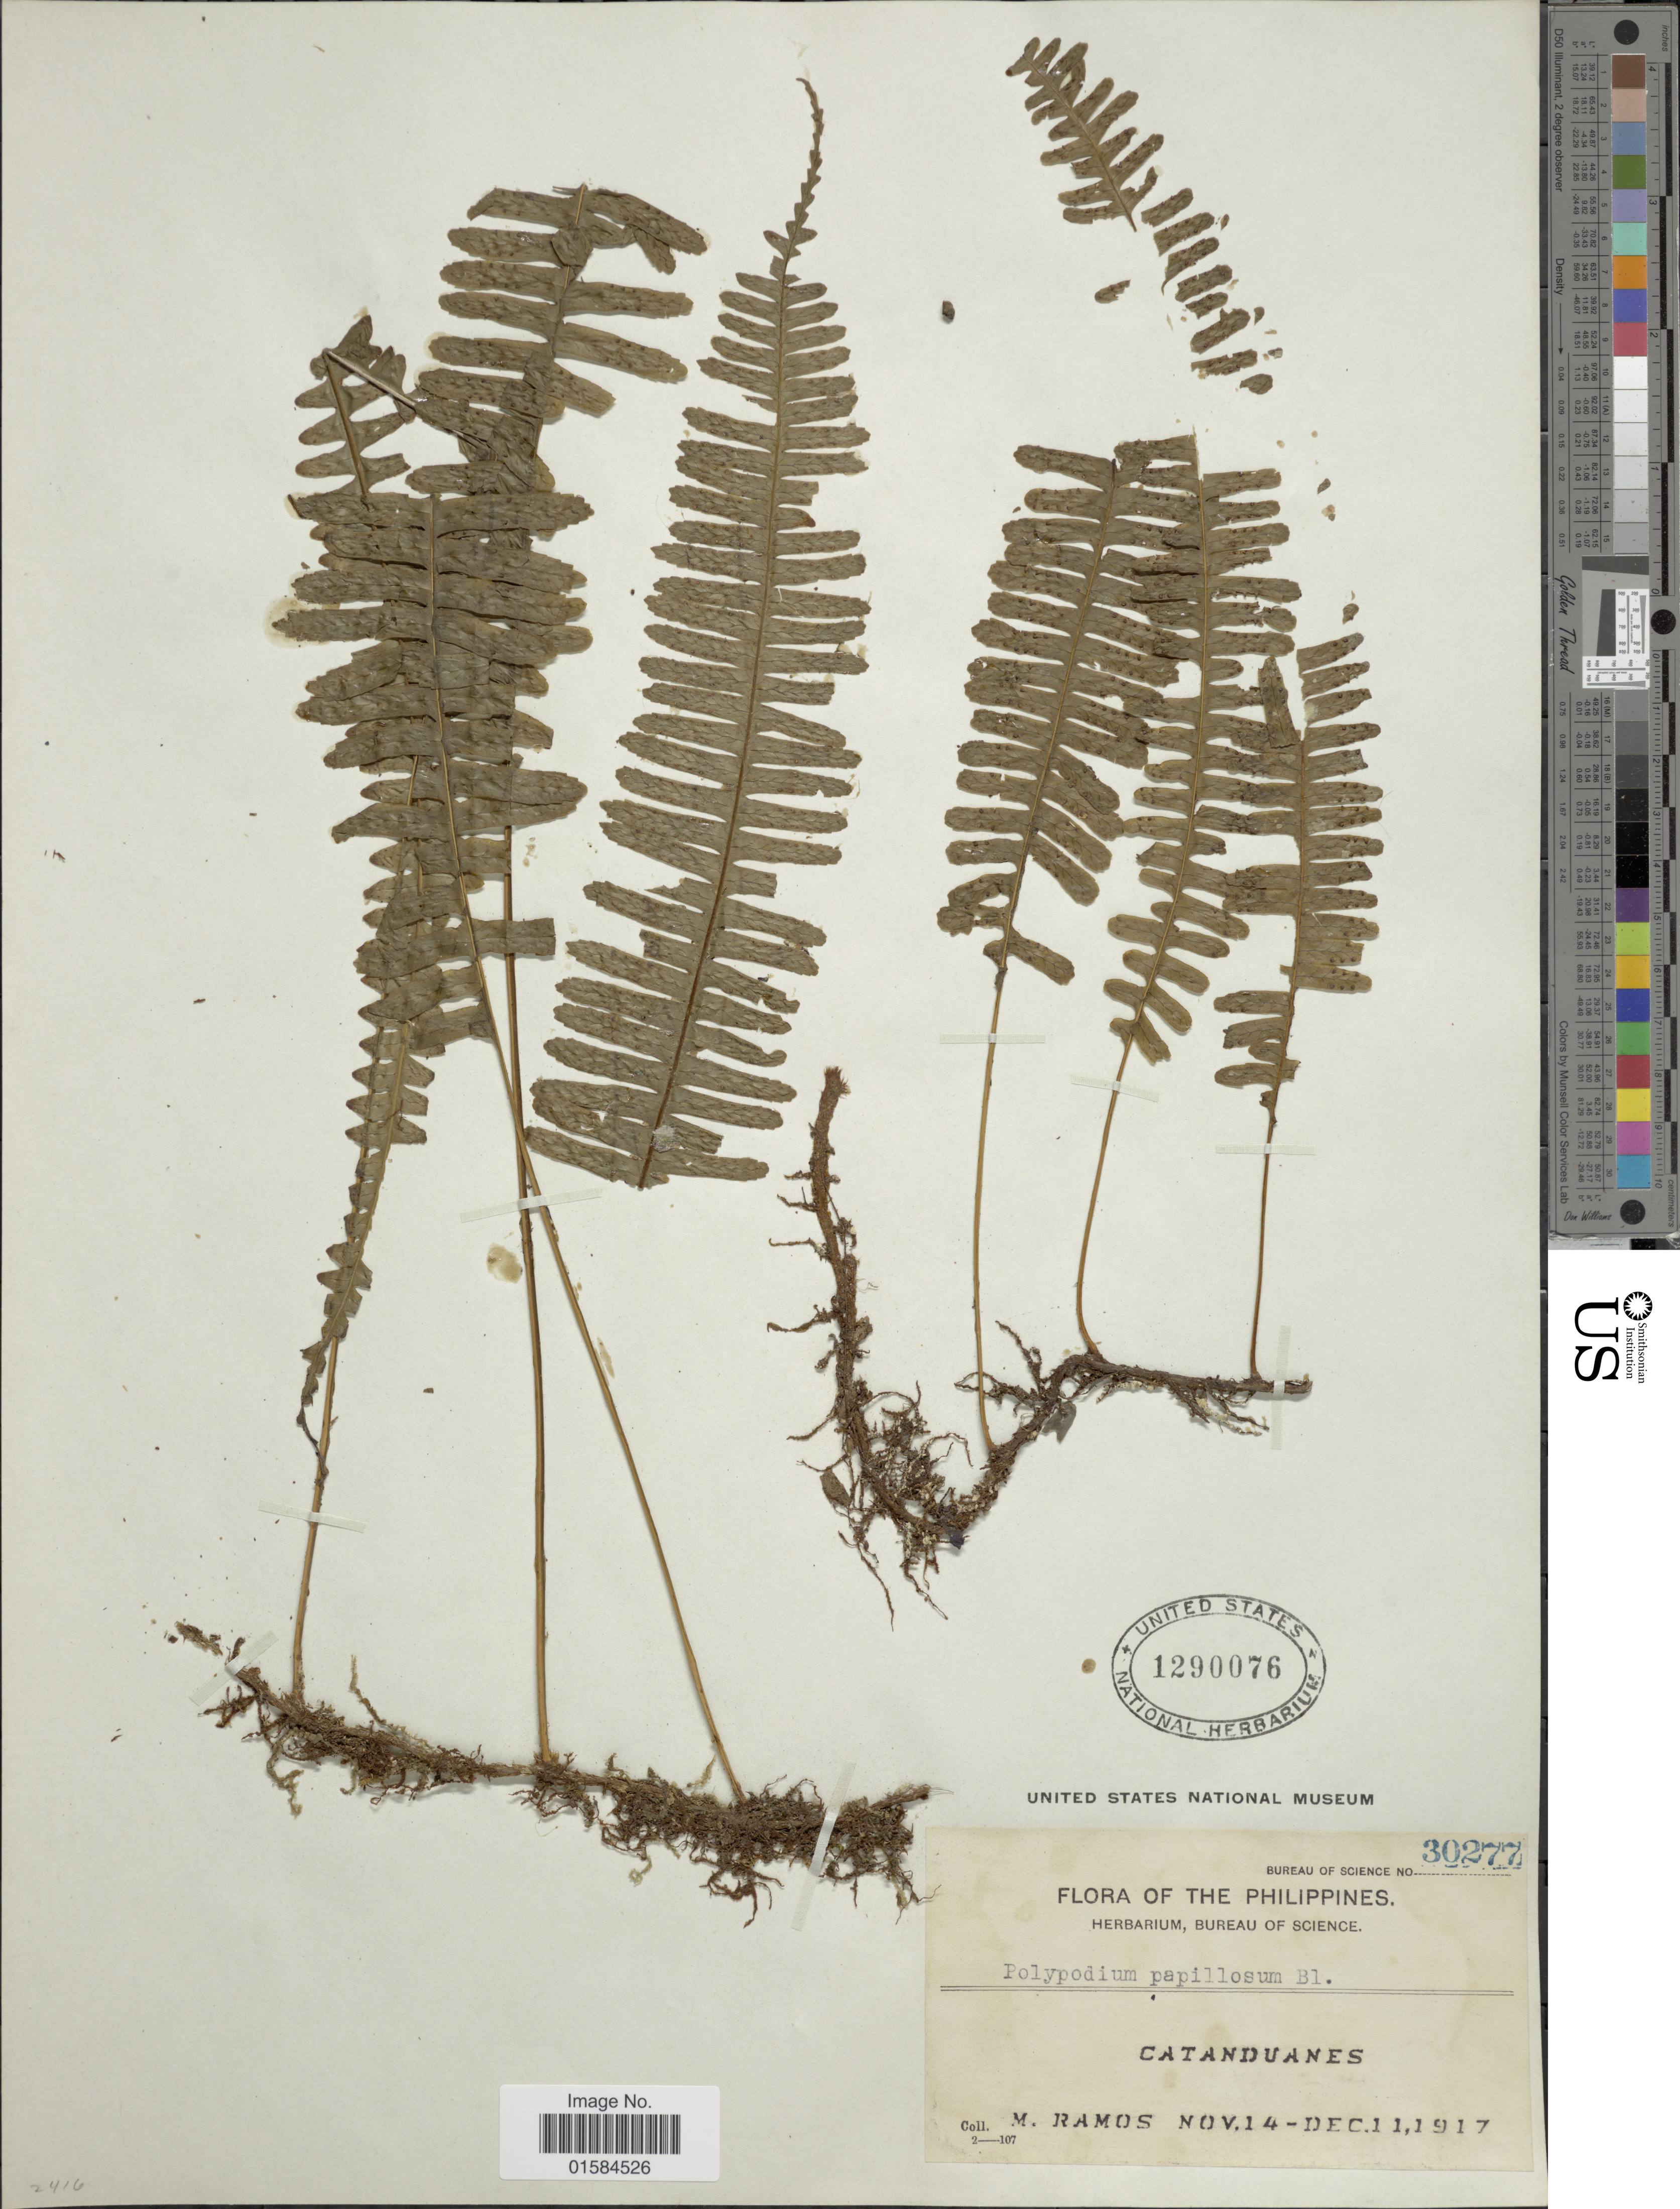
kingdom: Plantae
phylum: Tracheophyta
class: Polypodiopsida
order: Polypodiales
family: Polypodiaceae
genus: Thylacopteris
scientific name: Thylacopteris papillosa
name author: (Blume) Kunze ex J. Sm.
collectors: M. Ramos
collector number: Bureau of Science 30277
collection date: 1917-11-24/1917-12-11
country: Philippines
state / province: Bicol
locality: Catanduanes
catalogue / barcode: US 1290076